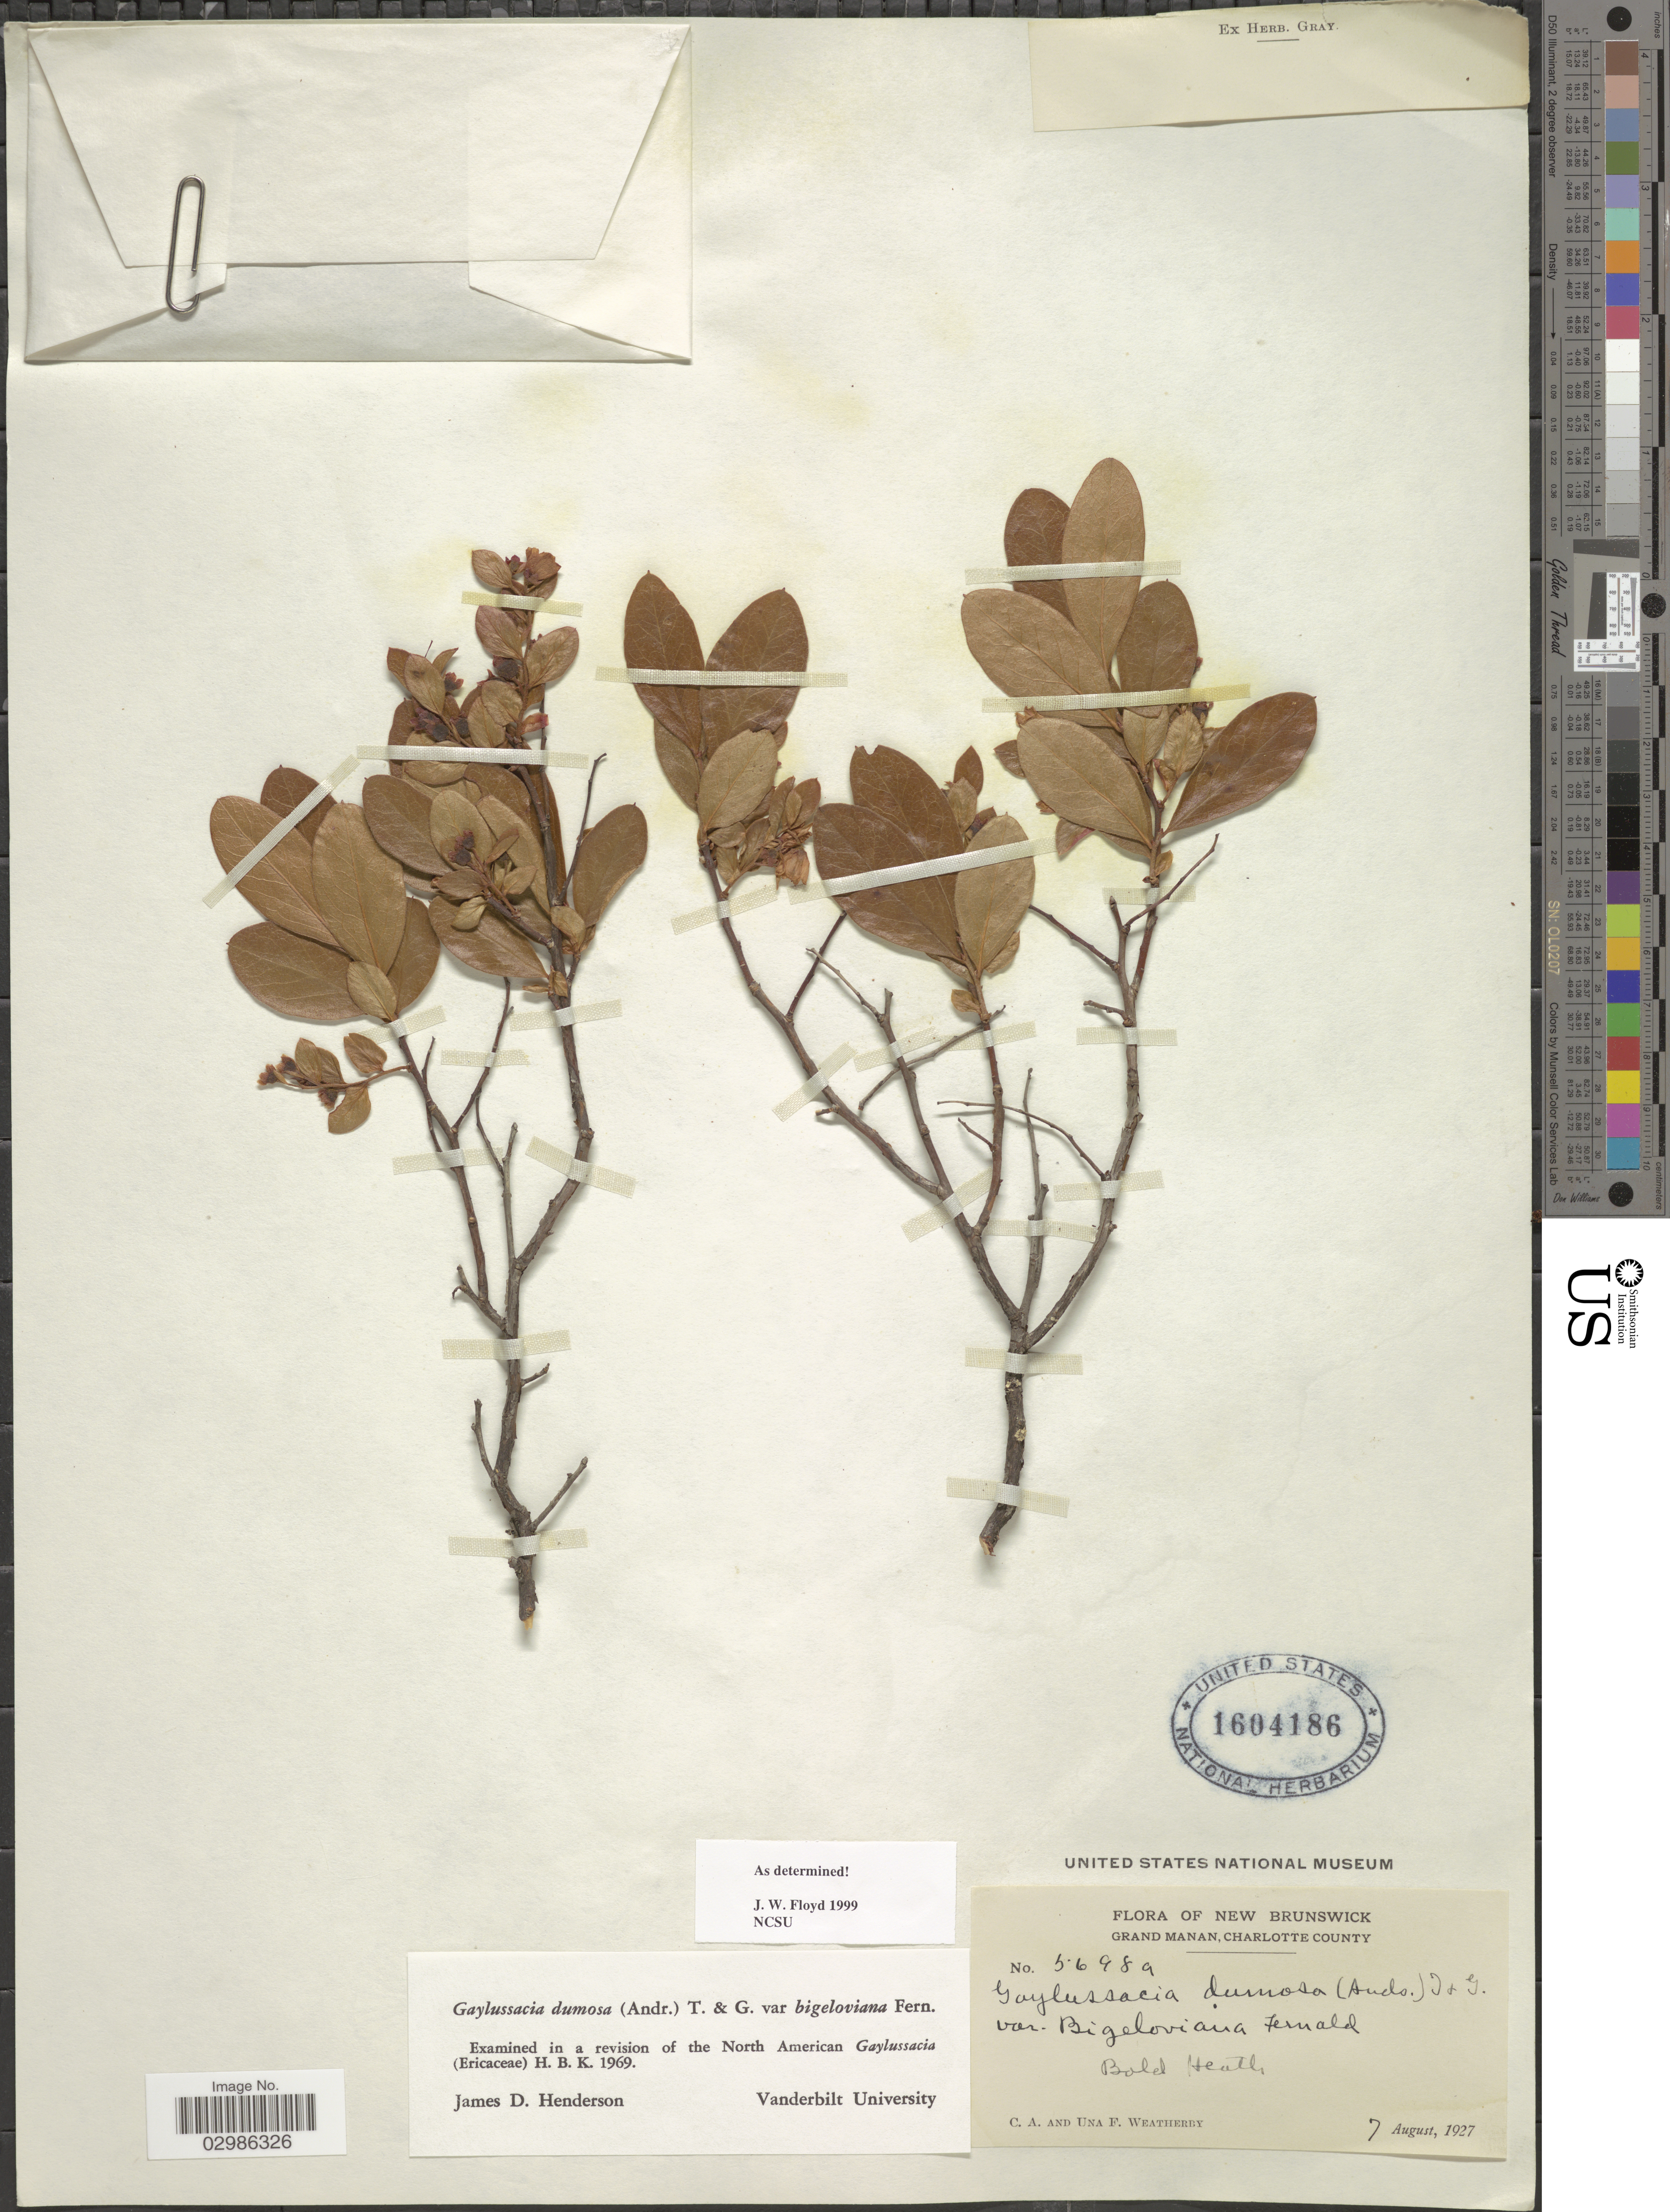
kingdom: Plantae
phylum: Tracheophyta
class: Magnoliopsida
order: Ericales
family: Ericaceae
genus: Gaylussacia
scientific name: Gaylussacia dumosa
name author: (Andrews) Torr. & A. Gray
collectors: C. A. Weatherby & U. Weatherby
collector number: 5698a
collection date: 1927-08-07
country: Canada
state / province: New Brunswick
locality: Grand Manan, Charlotte County, Bold Heath.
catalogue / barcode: US 1604186